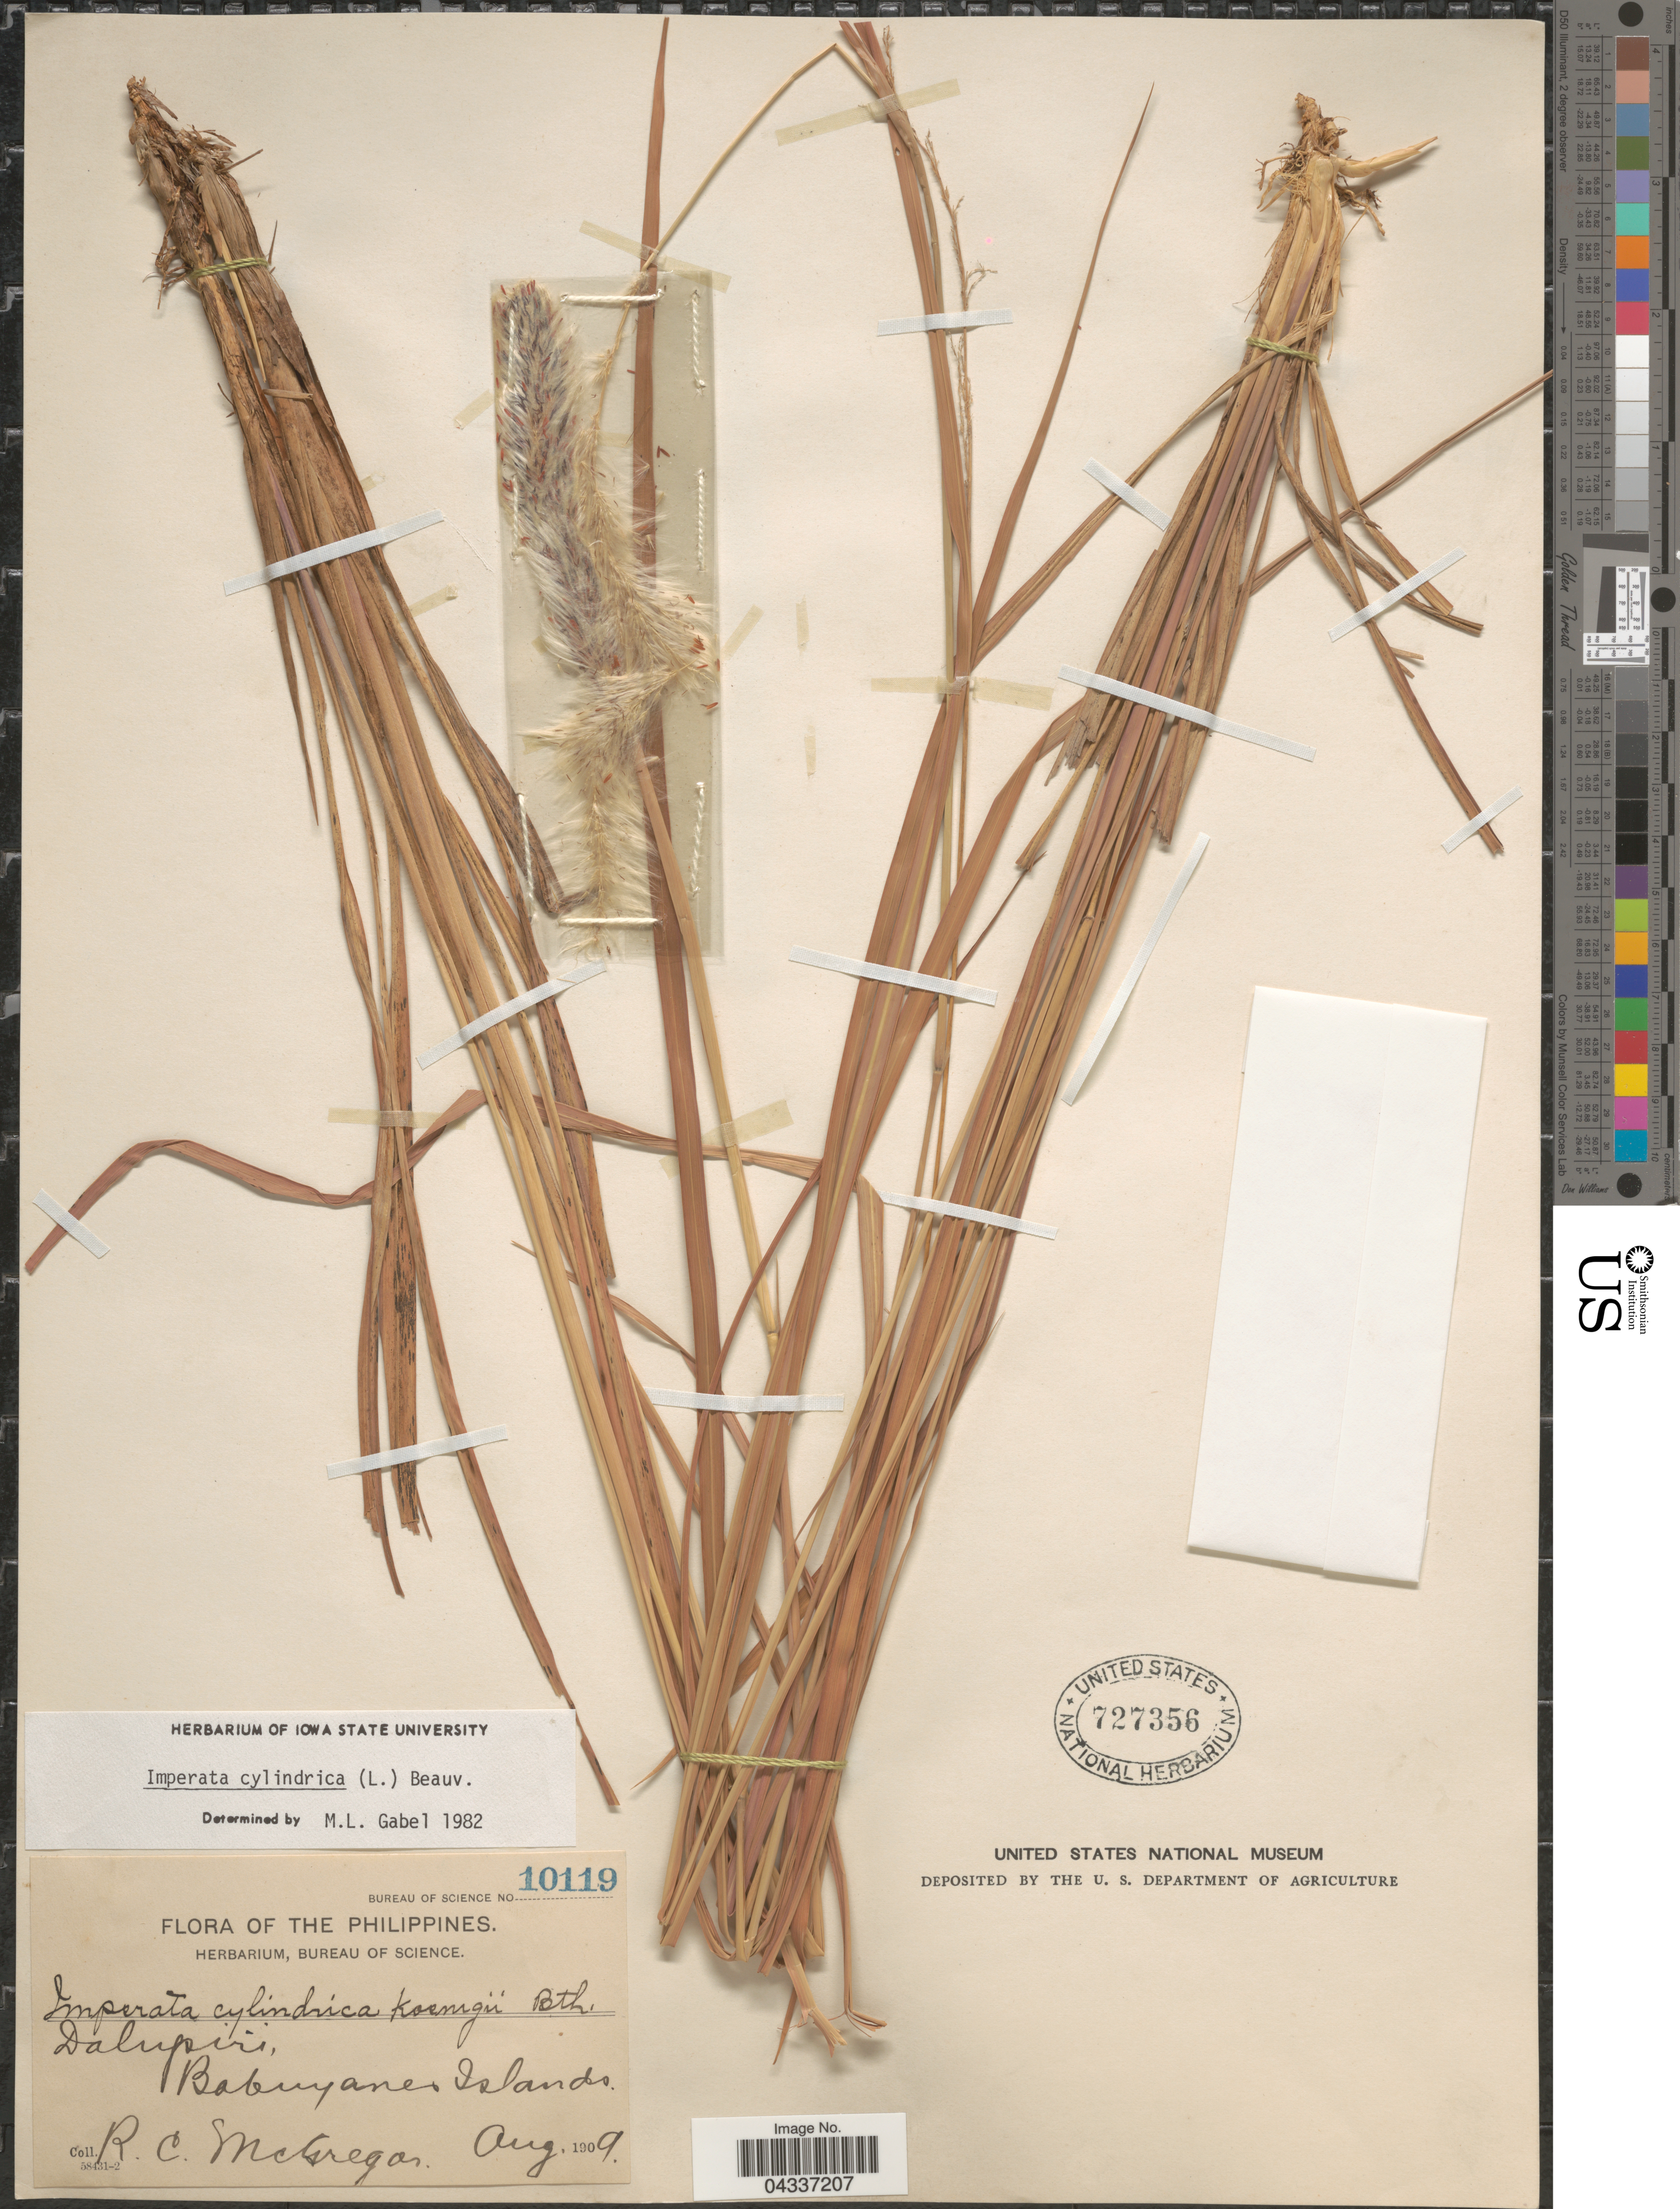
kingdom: Plantae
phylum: Tracheophyta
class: Liliopsida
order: Poales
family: Poaceae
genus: Imperata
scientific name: Imperata cylindrica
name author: (L.) P. Beauv.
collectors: R. C. McGregor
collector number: Bureau of Science 10119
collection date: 1909-08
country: Philippines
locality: Dalupiri, Babuyanes Islands.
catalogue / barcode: US 727356